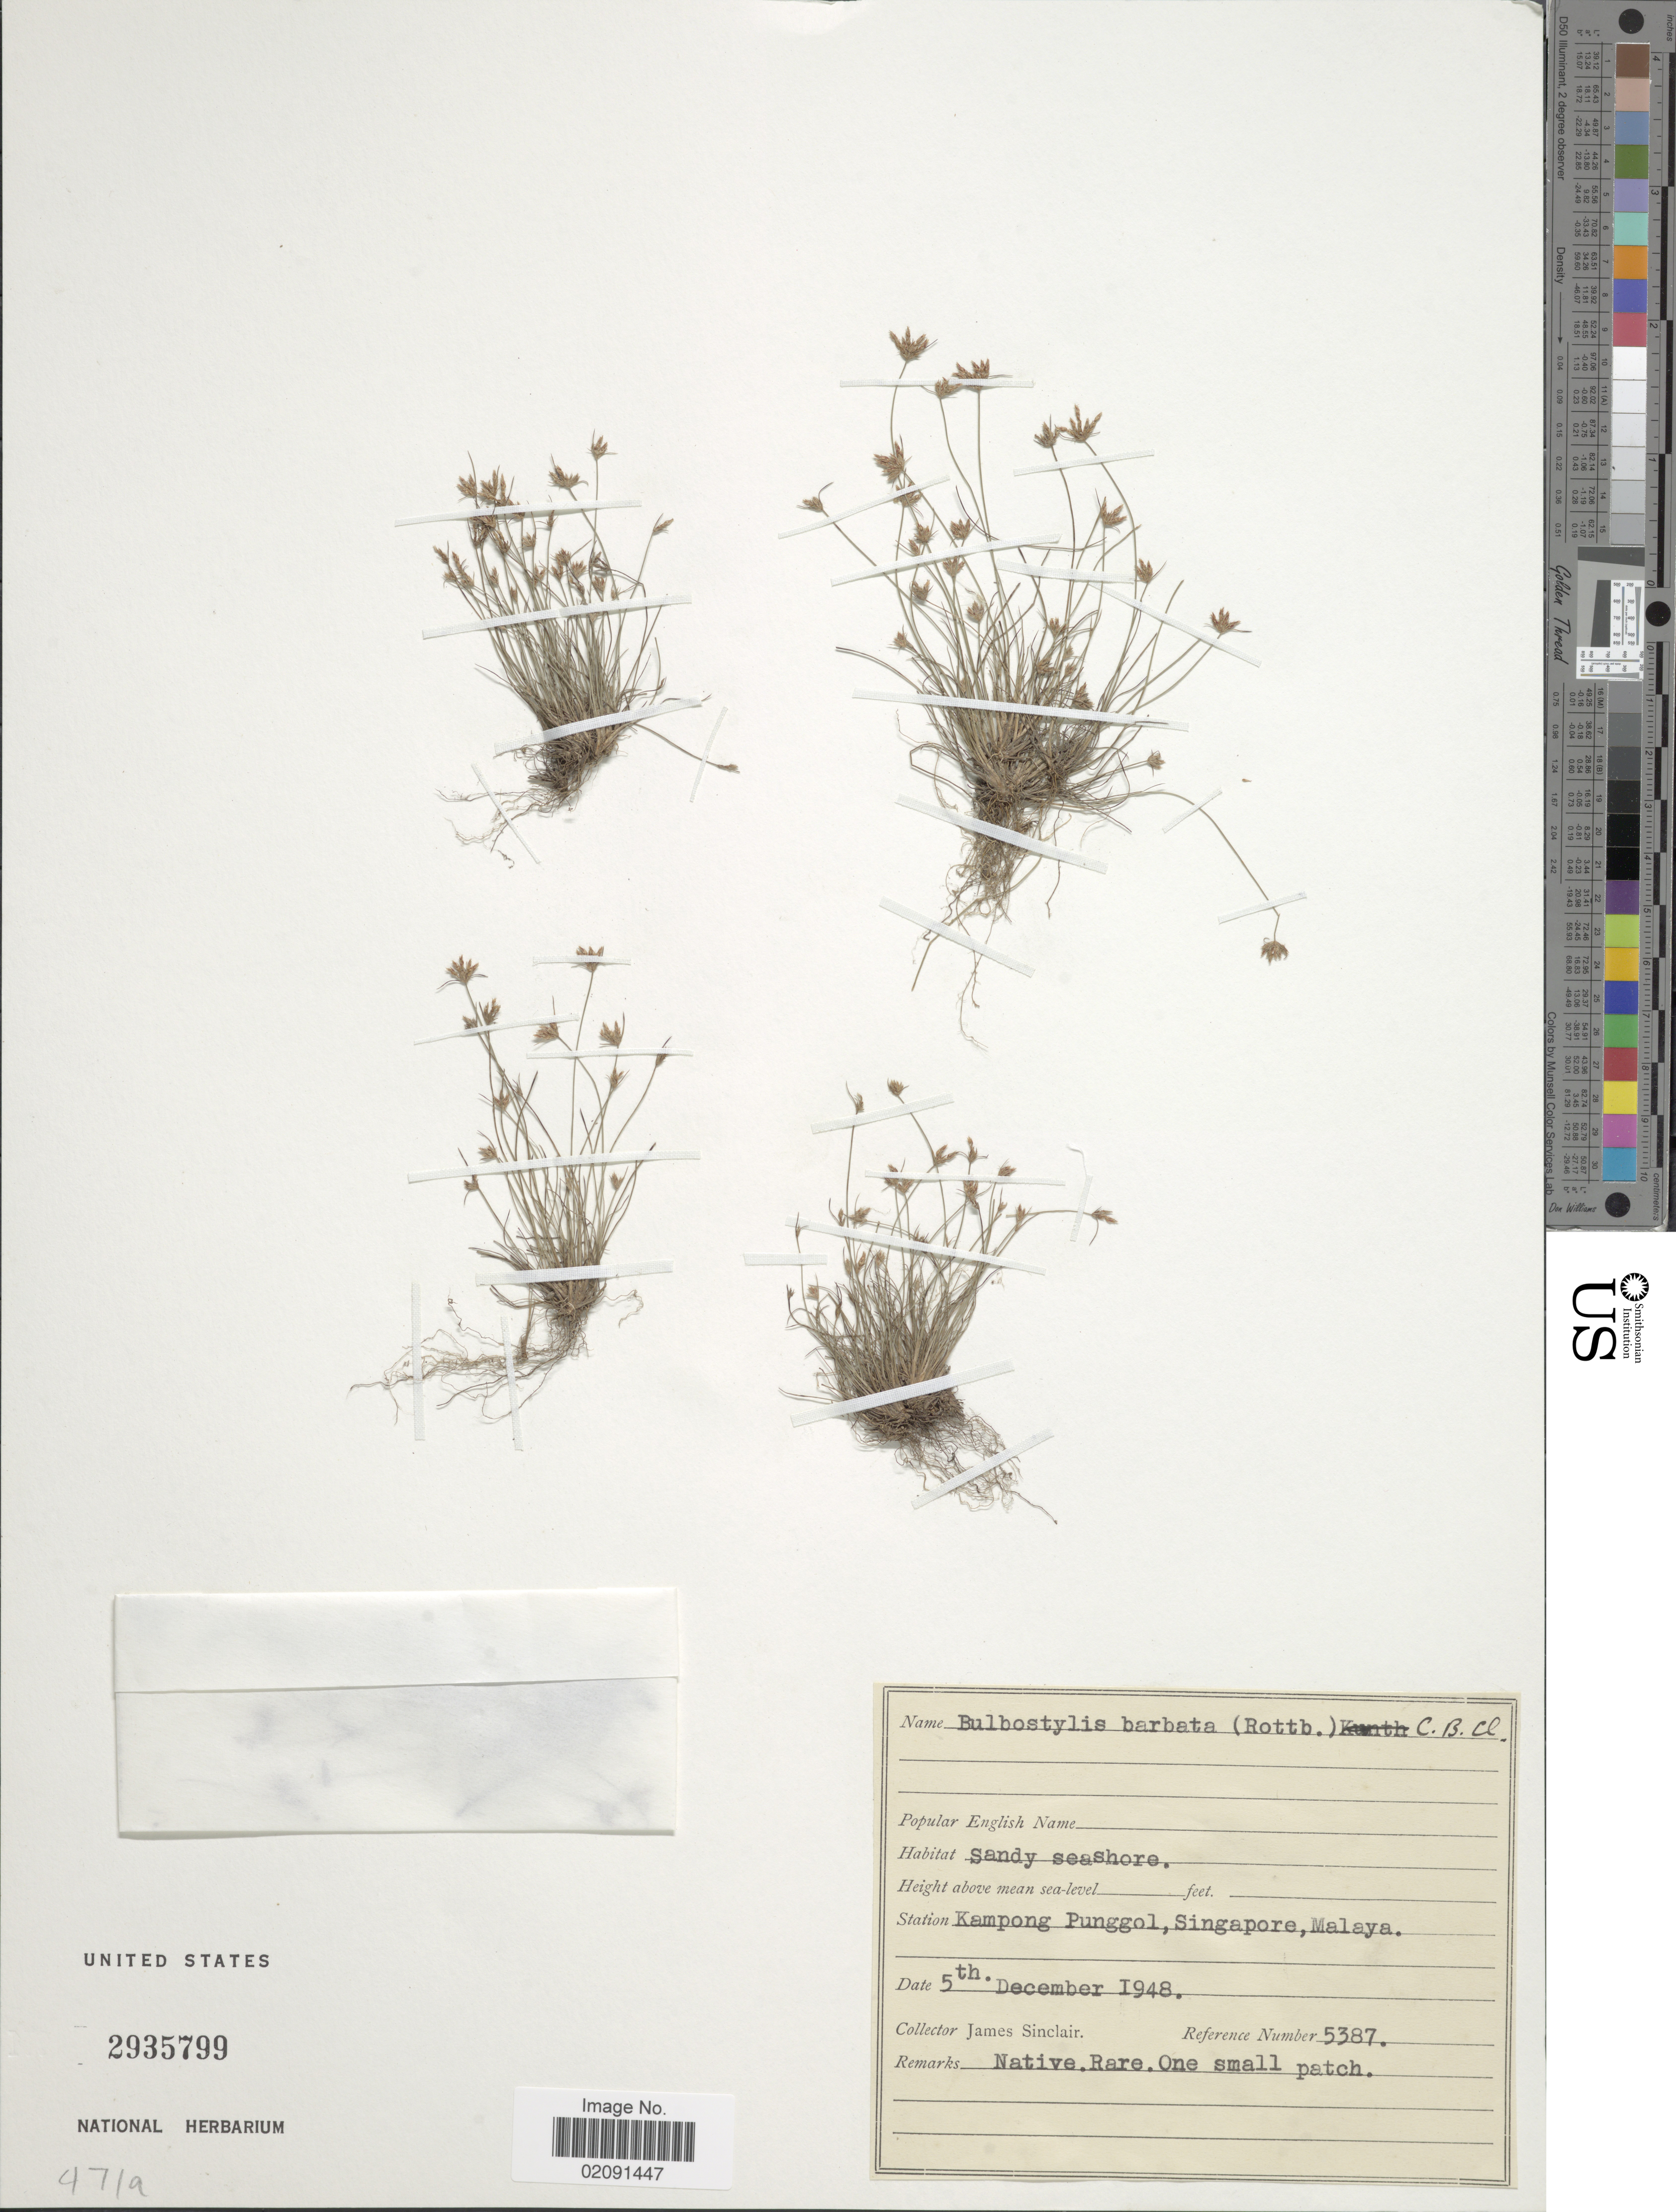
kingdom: Plantae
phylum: Tracheophyta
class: Liliopsida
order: Poales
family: Cyperaceae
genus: Bulbostylis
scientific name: Bulbostylis barbata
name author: (Rottb.) C.B. Clarke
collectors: J. Sinclair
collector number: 5387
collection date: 1948-12-05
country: Singapore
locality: Kampong Punggol, Malaya, sandy seashore.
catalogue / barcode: US 2935799